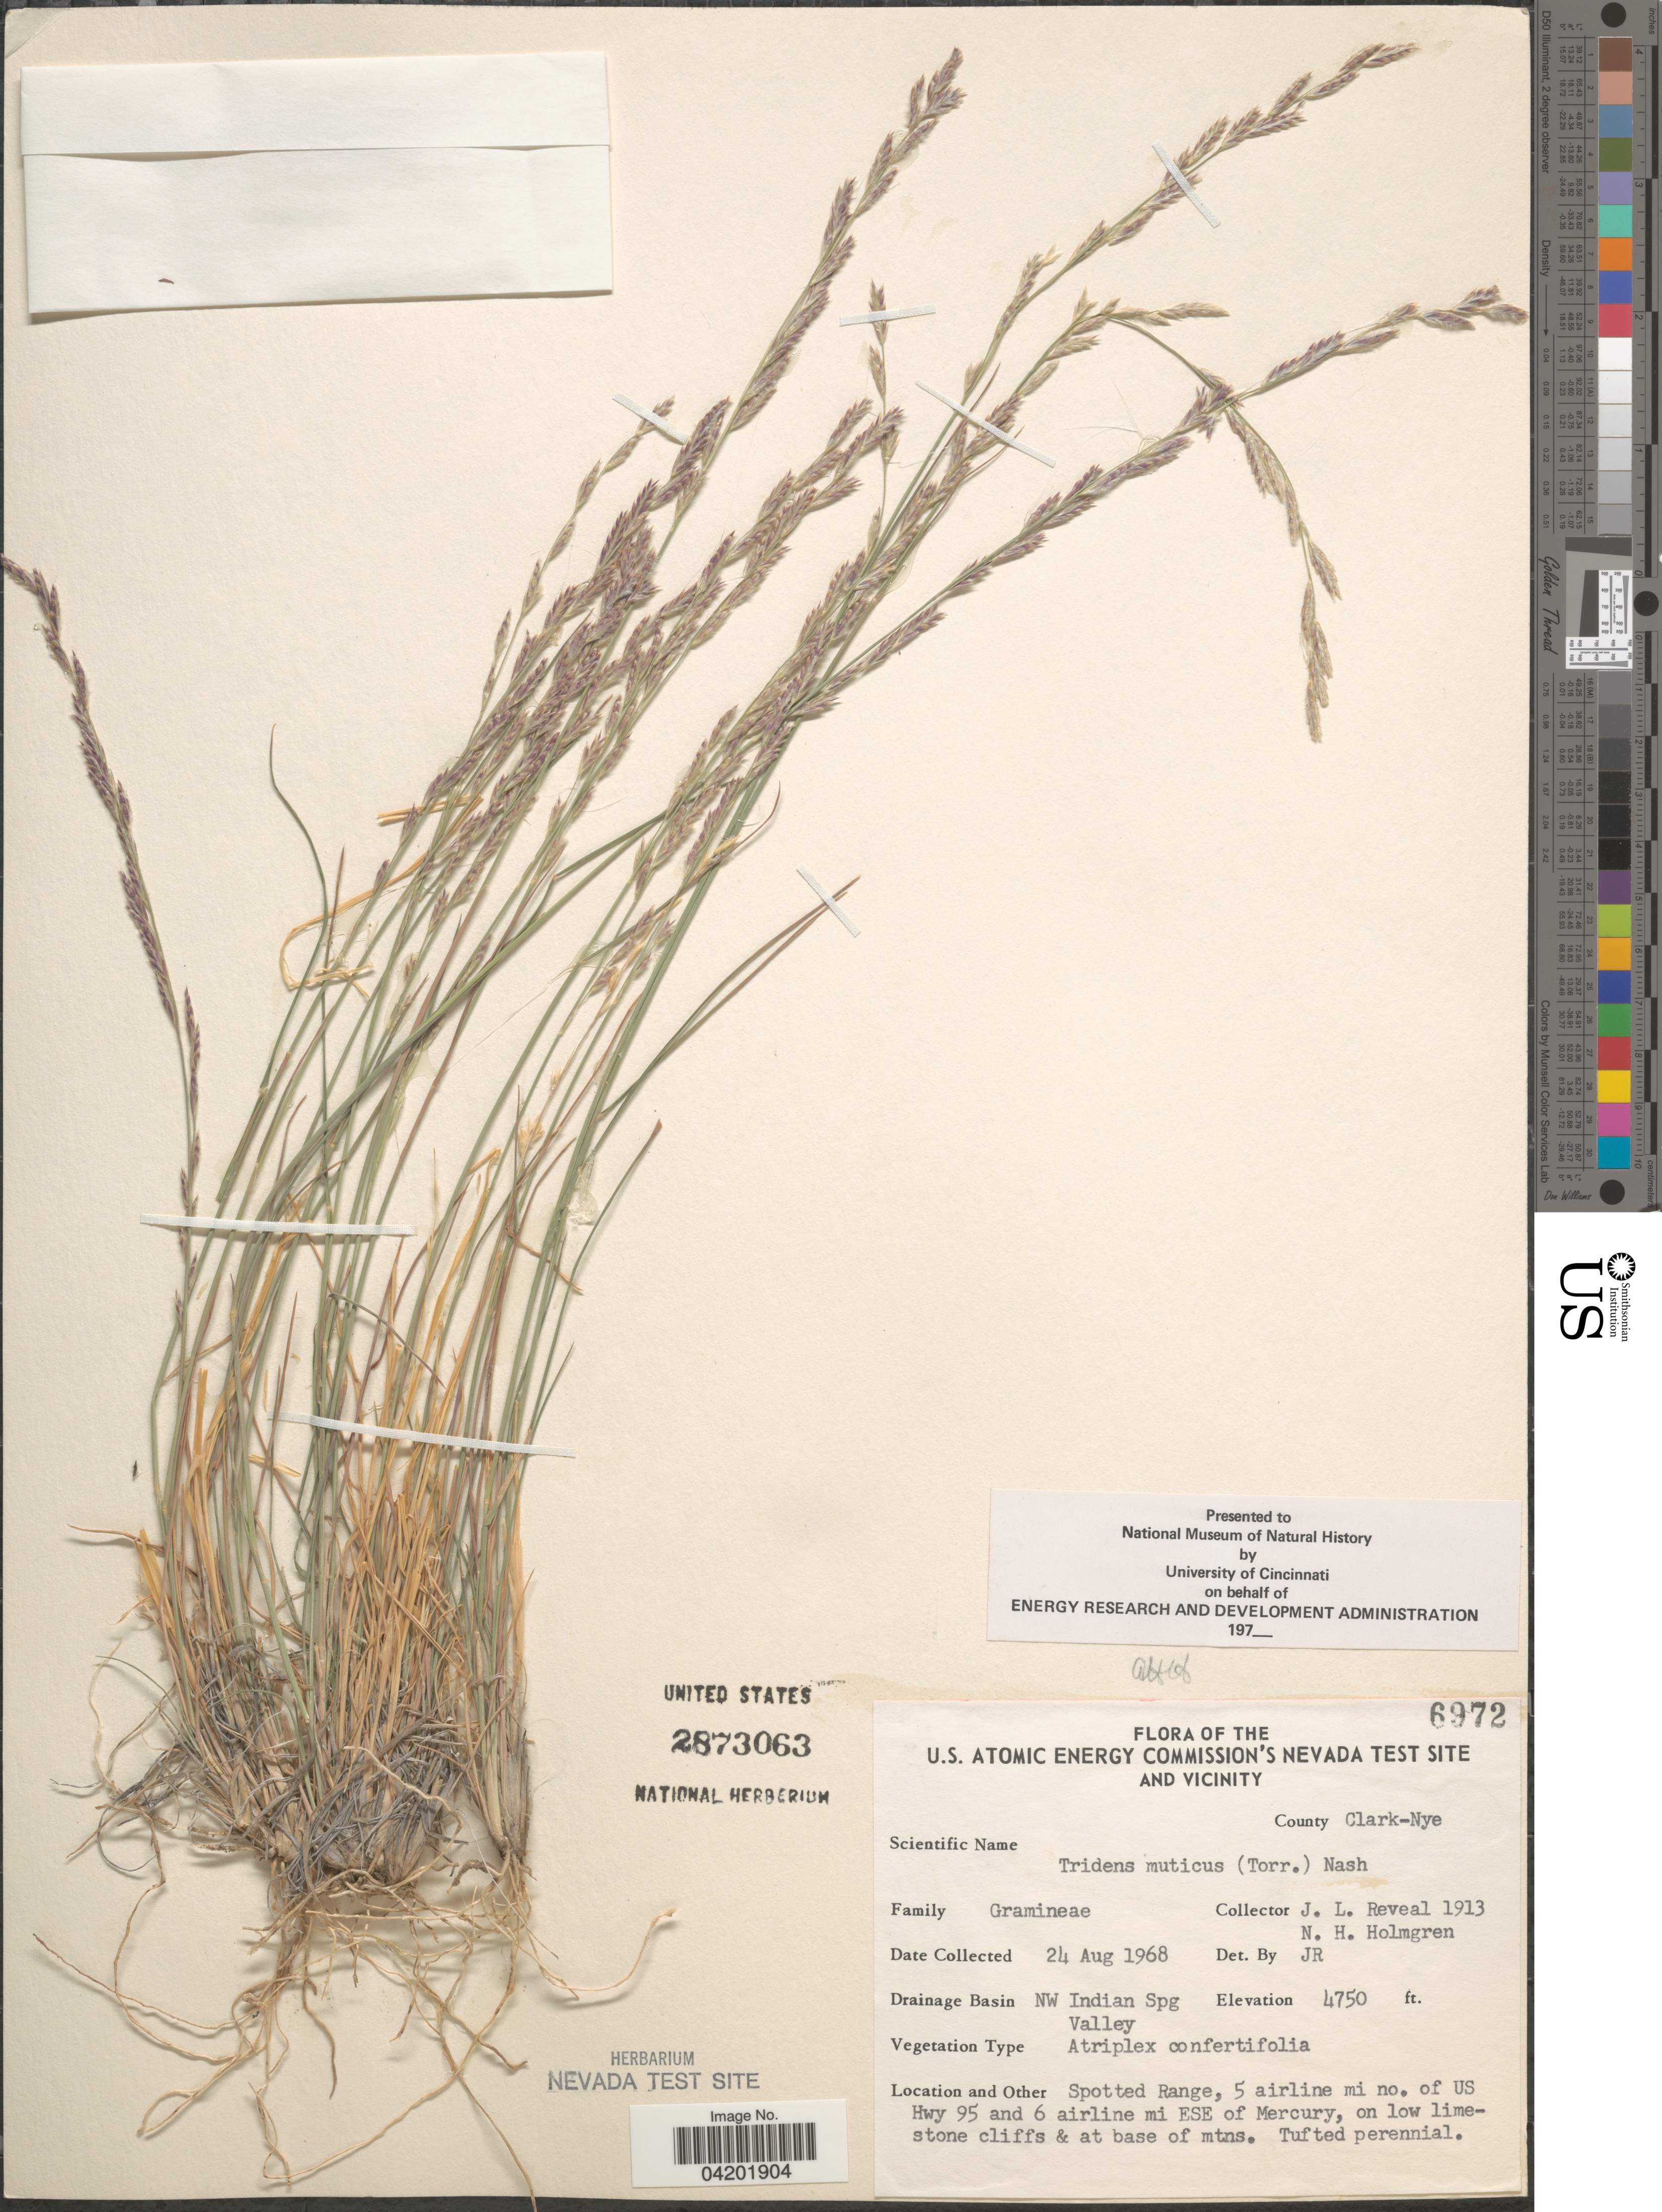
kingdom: Plantae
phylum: Tracheophyta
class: Liliopsida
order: Poales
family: Poaceae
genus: Tridentopsis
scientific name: Tridentopsis mutica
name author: (Torr.) P.M. Peterson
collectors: J. L. Reveal & N. H. Holmgren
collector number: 1913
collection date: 1968-08-24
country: United States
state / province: Nevada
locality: The U.S. Atomic Energy Commission's Nevada Test Site and Vicinity. County Clark-Nye. Drainage Basin NW Indian Spg Valley. Spotted Range, 5 airline mi no. of US Hwy 95 and 6 airline mi ESE of Mercury, on low limestone cliffs & at base of mtns.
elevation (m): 1448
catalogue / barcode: US 2873063